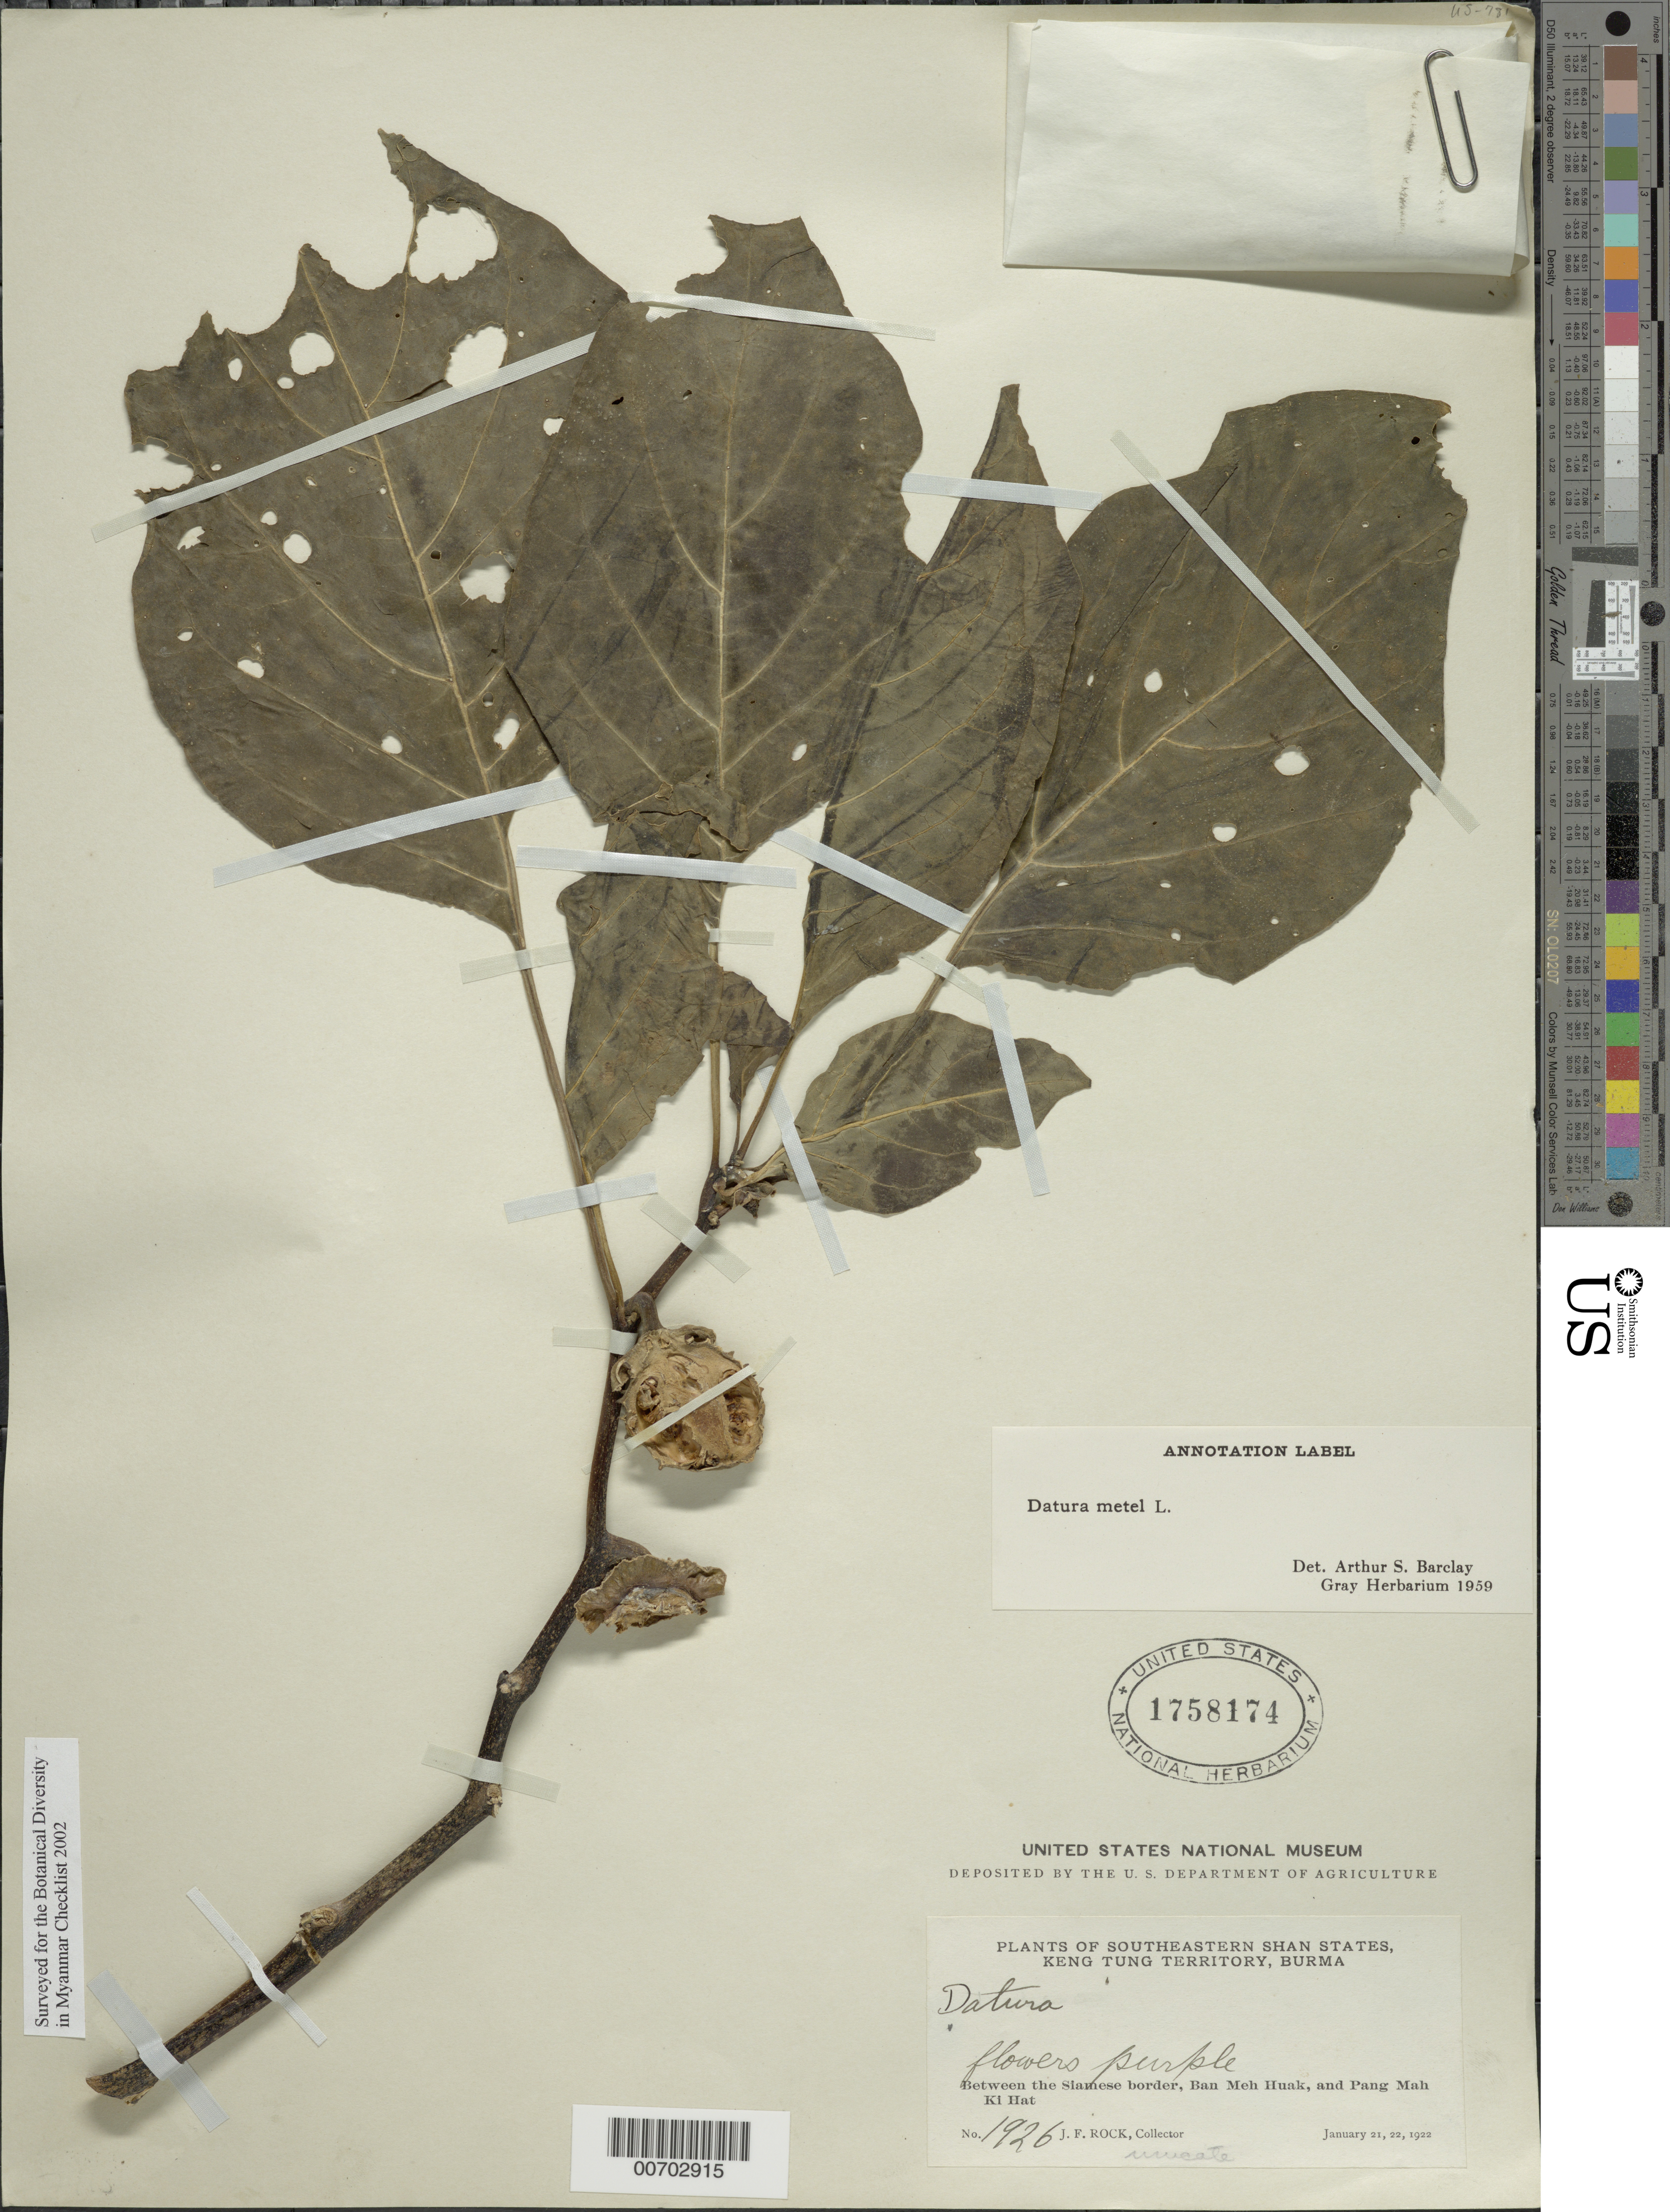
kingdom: Plantae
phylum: Tracheophyta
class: Magnoliopsida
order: Solanales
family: Solanaceae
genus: Datura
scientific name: Datura metel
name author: L.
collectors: J. F. Rock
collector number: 1926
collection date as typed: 21 Jan 1922 to 22 Jan 1922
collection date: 1922-01-21/1922-01-22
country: Myanmar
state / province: Shan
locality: Southeastern Shan States, Keng Tung Terr., betw. Siamese border, Ban Meh Huak & Pang Mah Ki Hat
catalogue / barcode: US 1758174